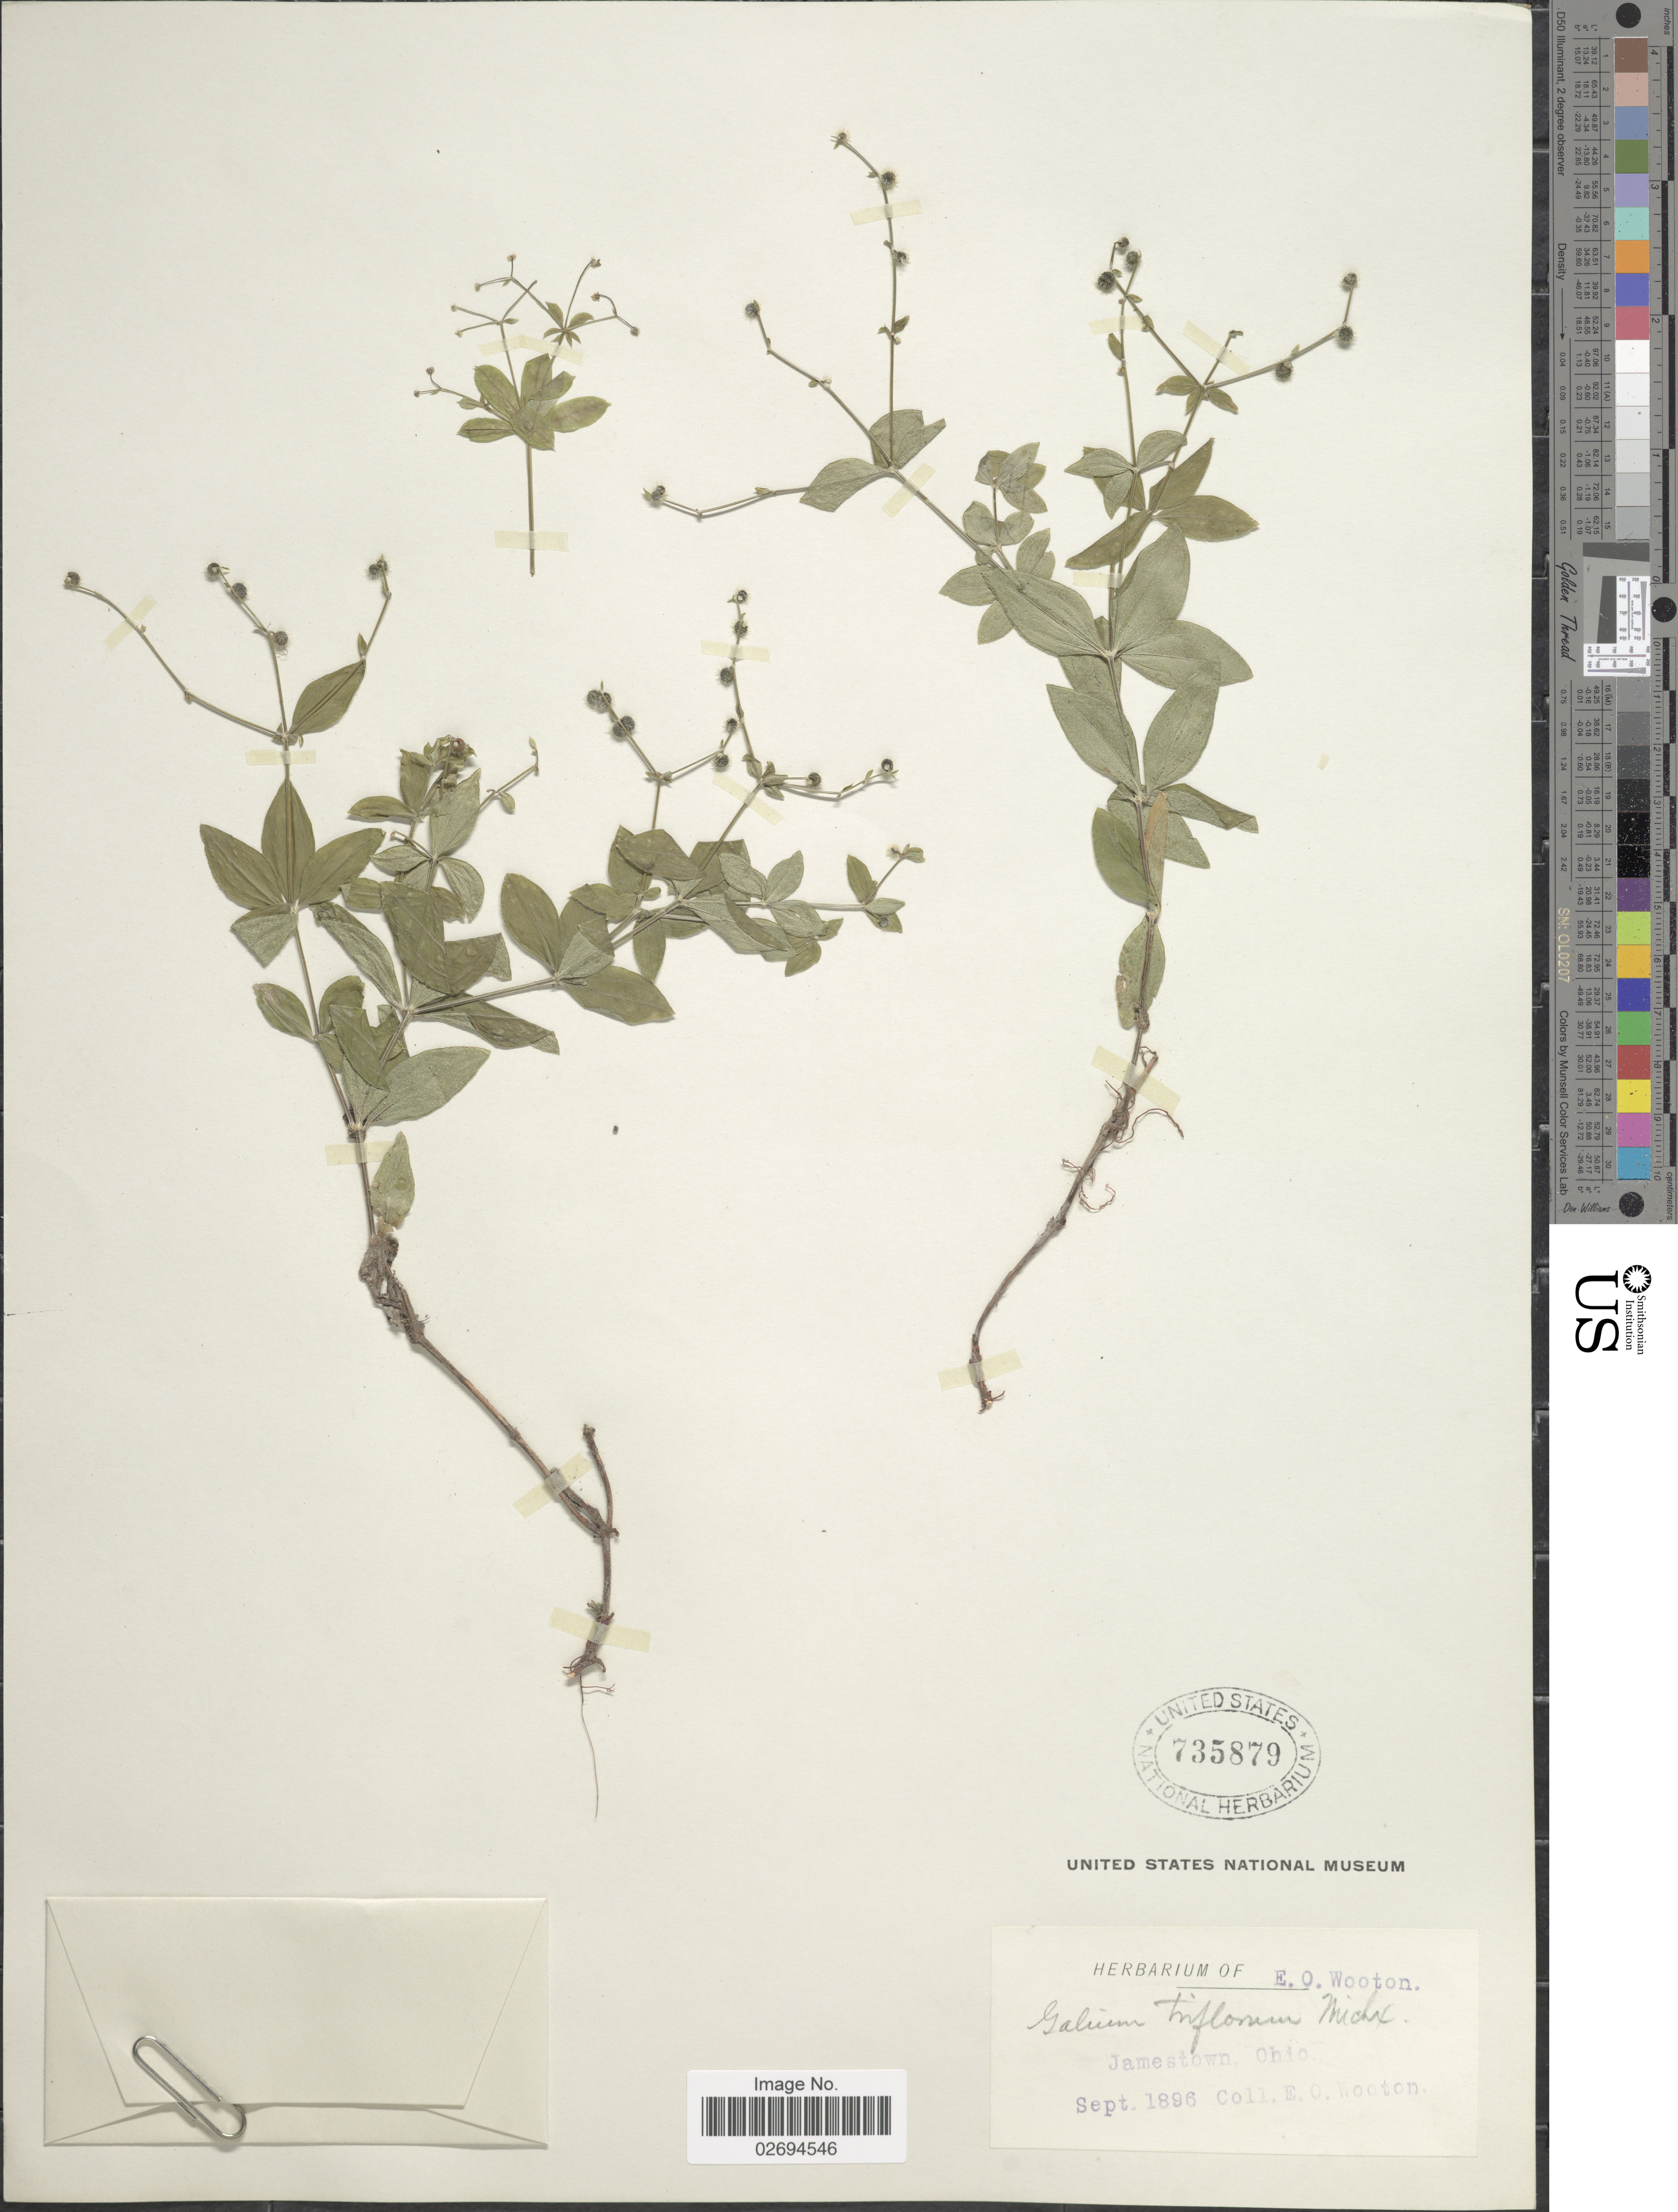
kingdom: Plantae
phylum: Tracheophyta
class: Magnoliopsida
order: Gentianales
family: Rubiaceae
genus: Galium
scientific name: Galium triflorum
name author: Michx.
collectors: E. O. Wooton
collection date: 1896-09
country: United States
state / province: Ohio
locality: Jamestown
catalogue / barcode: US 735879